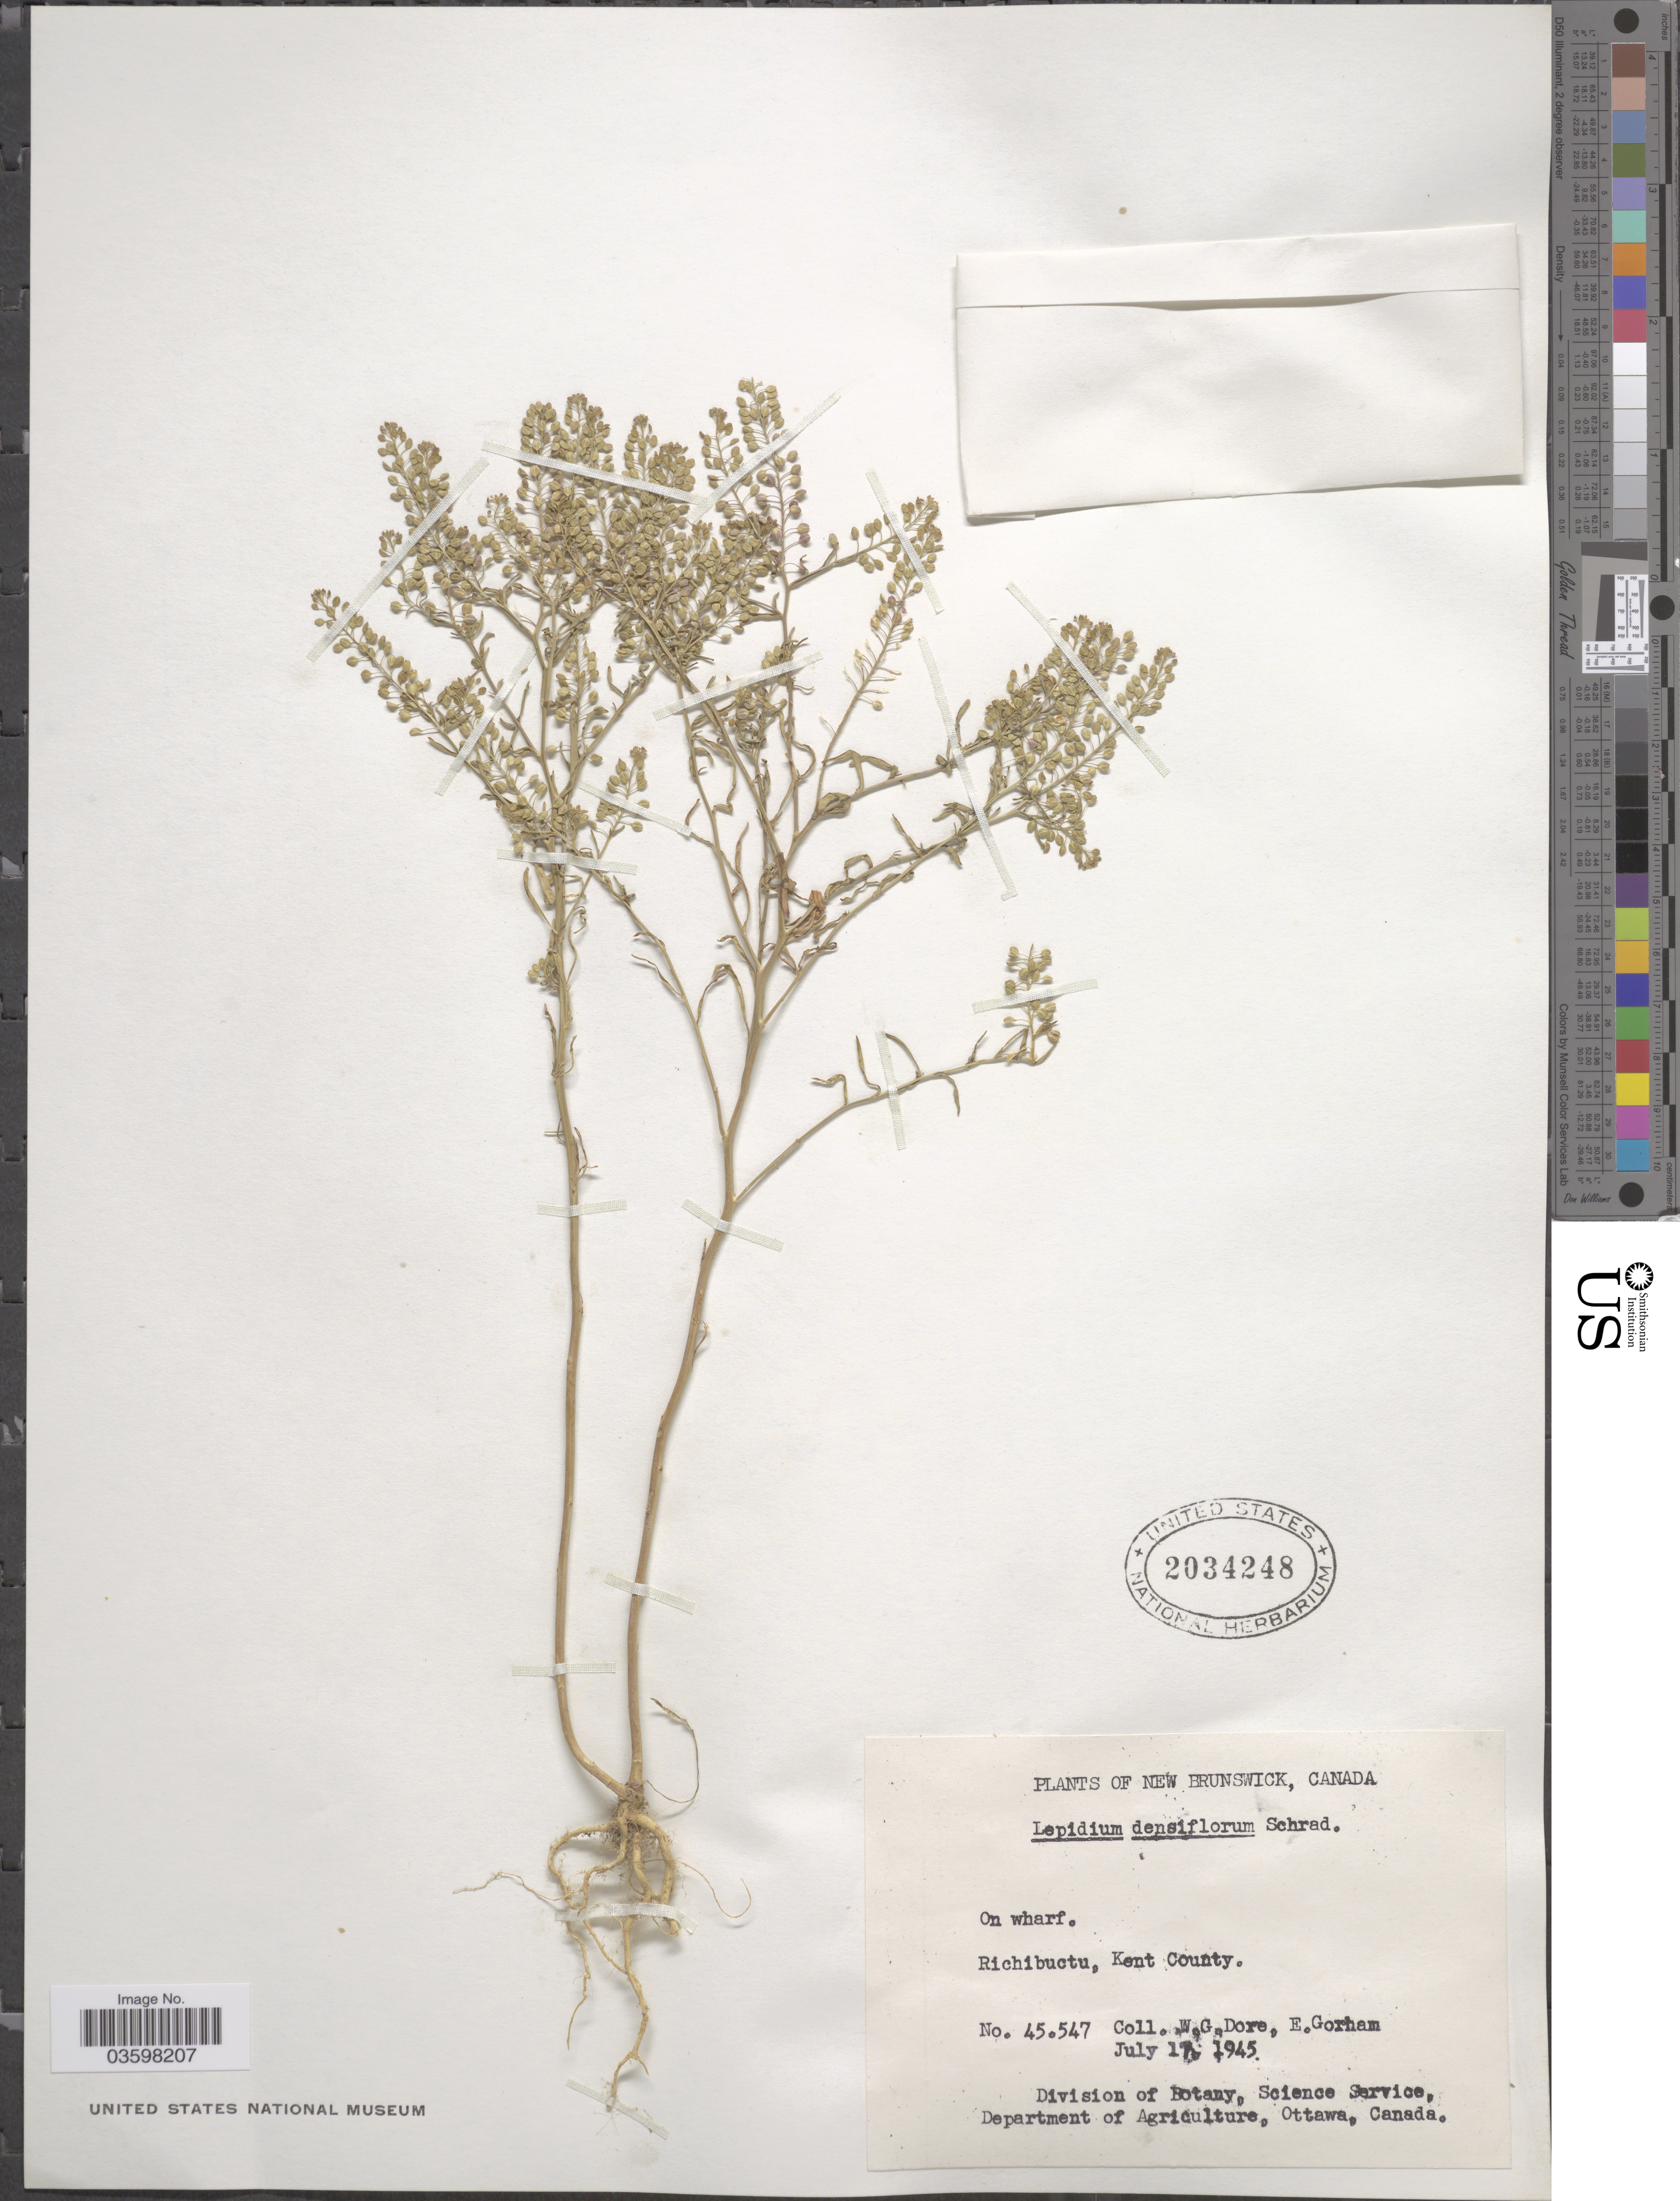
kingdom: Plantae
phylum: Tracheophyta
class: Magnoliopsida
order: Brassicales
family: Brassicaceae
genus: Lepidium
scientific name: Lepidium densiflorum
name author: Schrad.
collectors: W. Dore & E. Gorham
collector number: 45547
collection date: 1945-07-17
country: Canada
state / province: New Brunswick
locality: Richibuctu, Kent County.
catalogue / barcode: US 2034248